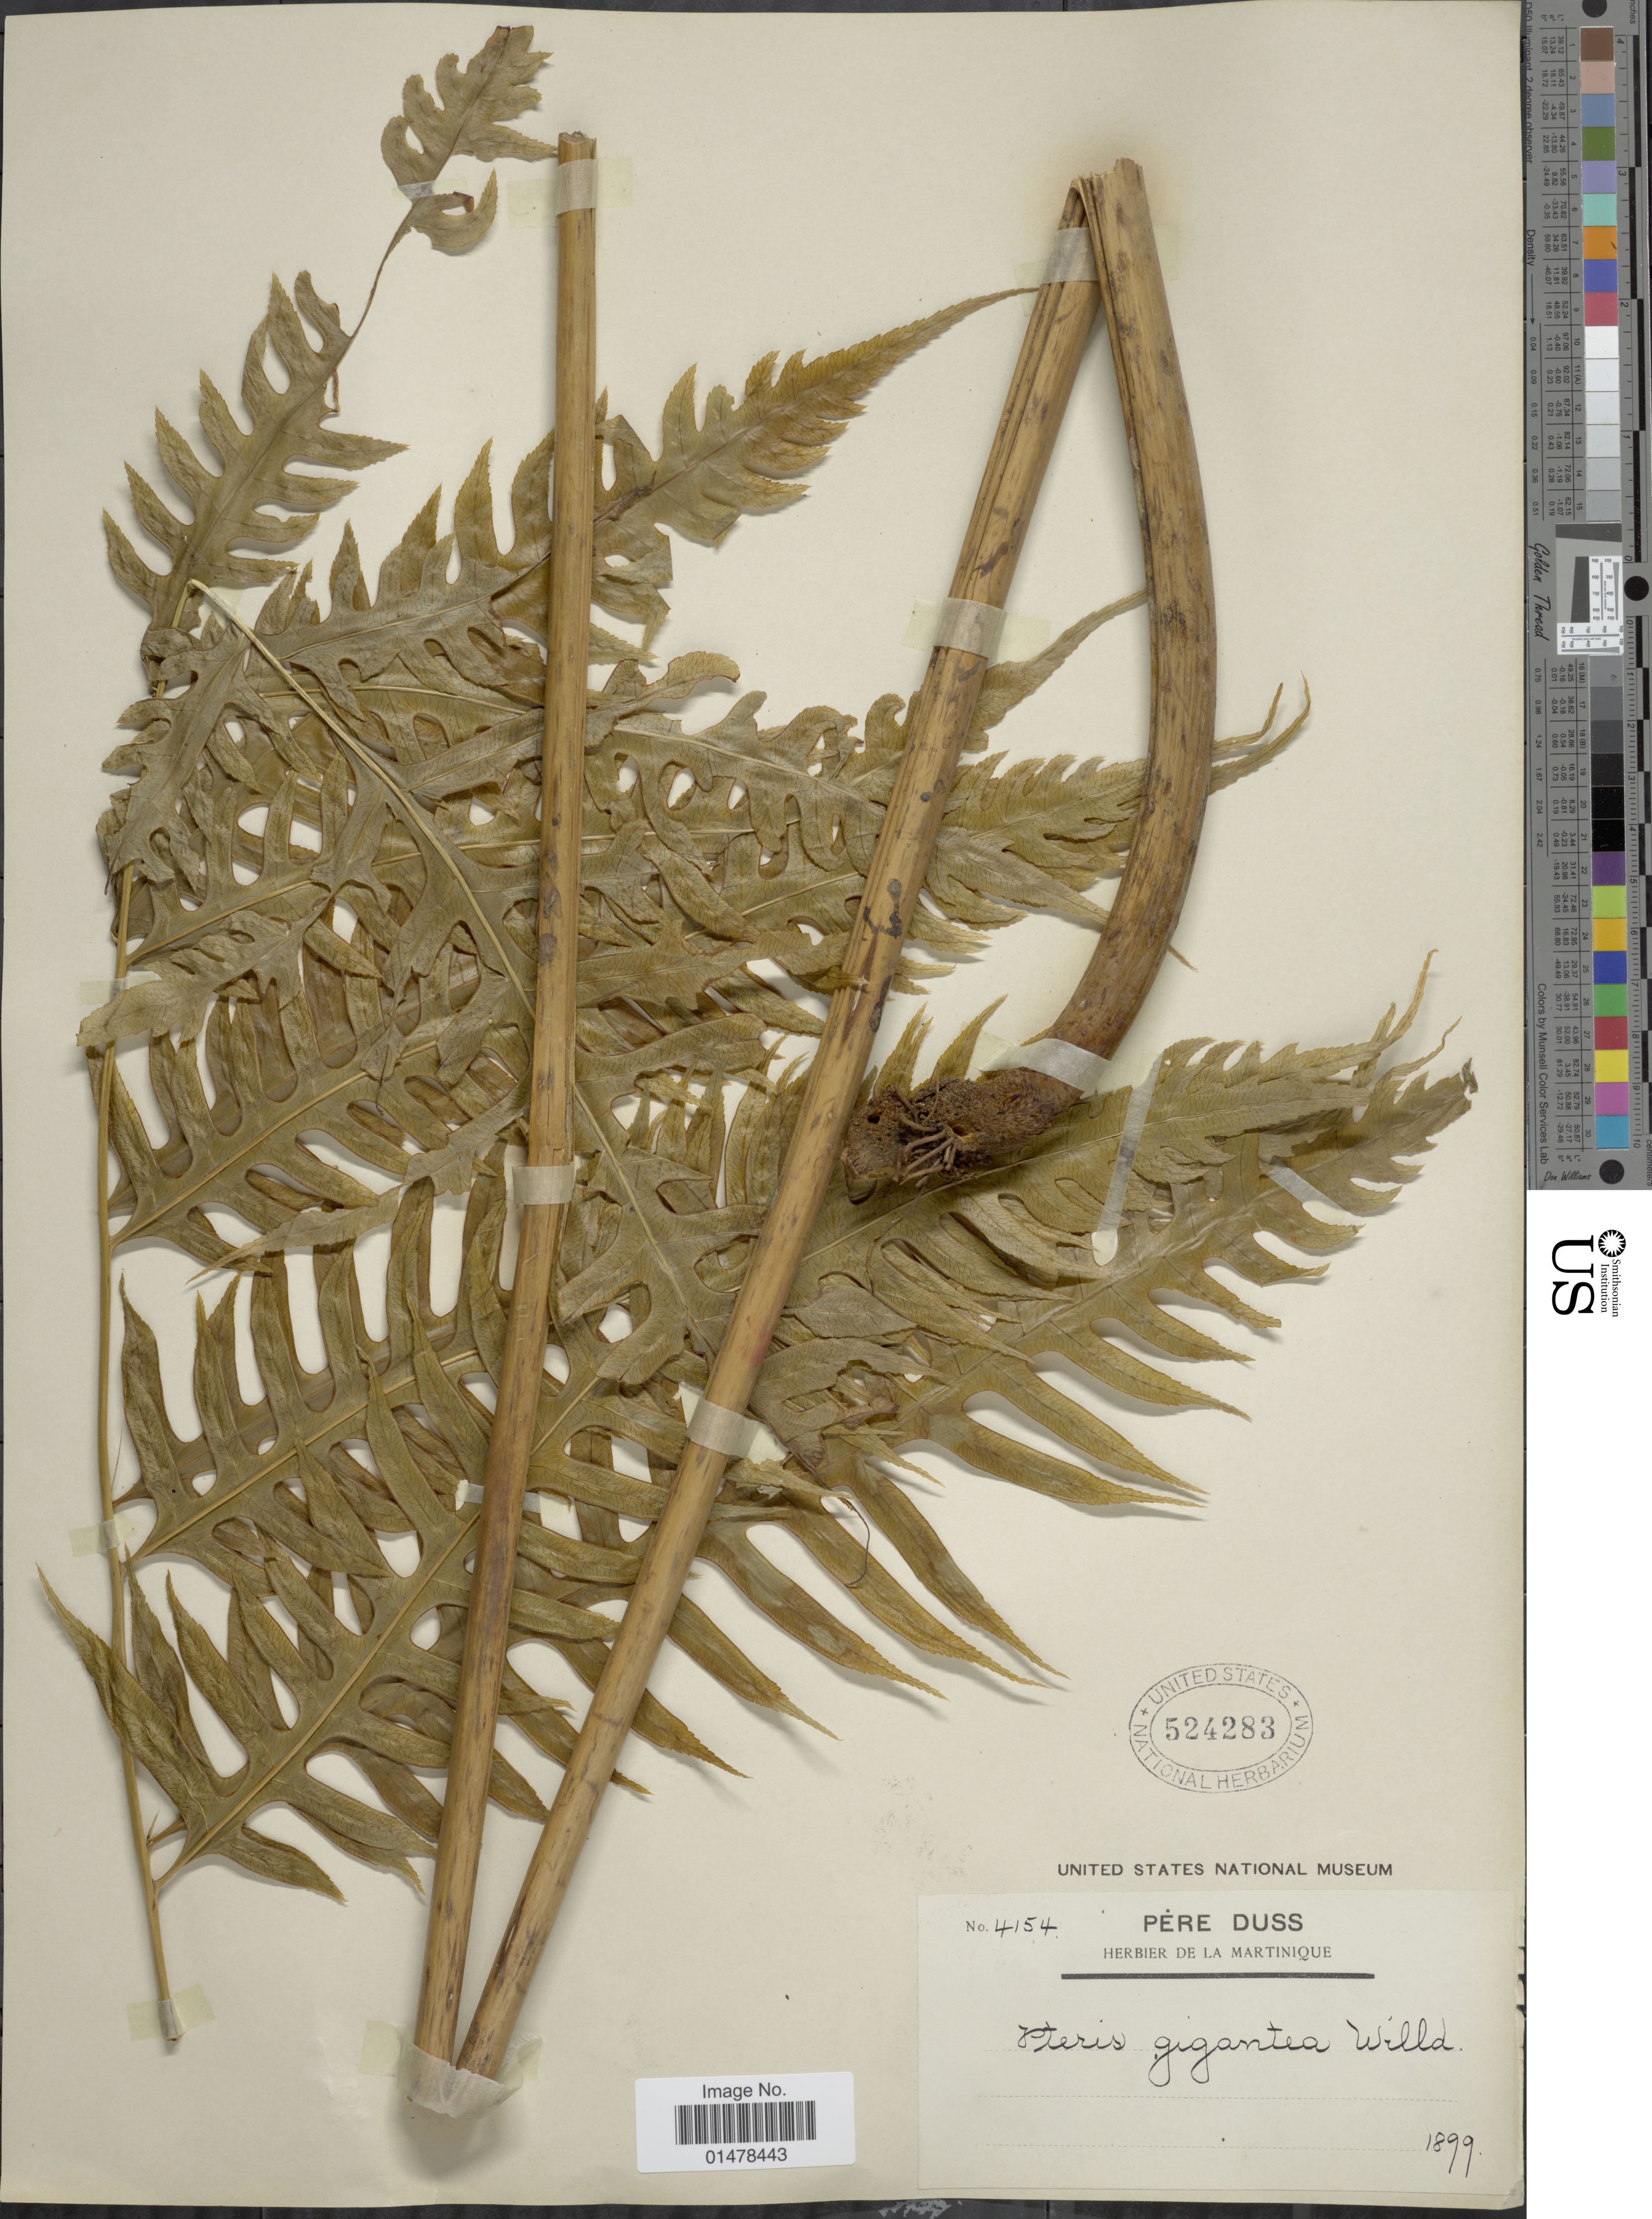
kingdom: Plantae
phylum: Tracheophyta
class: Polypodiopsida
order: Polypodiales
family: Pteridaceae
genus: Pteris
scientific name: Pteris altissima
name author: Poir.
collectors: Père Duss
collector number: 4154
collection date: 1899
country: Martinique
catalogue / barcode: US 524283